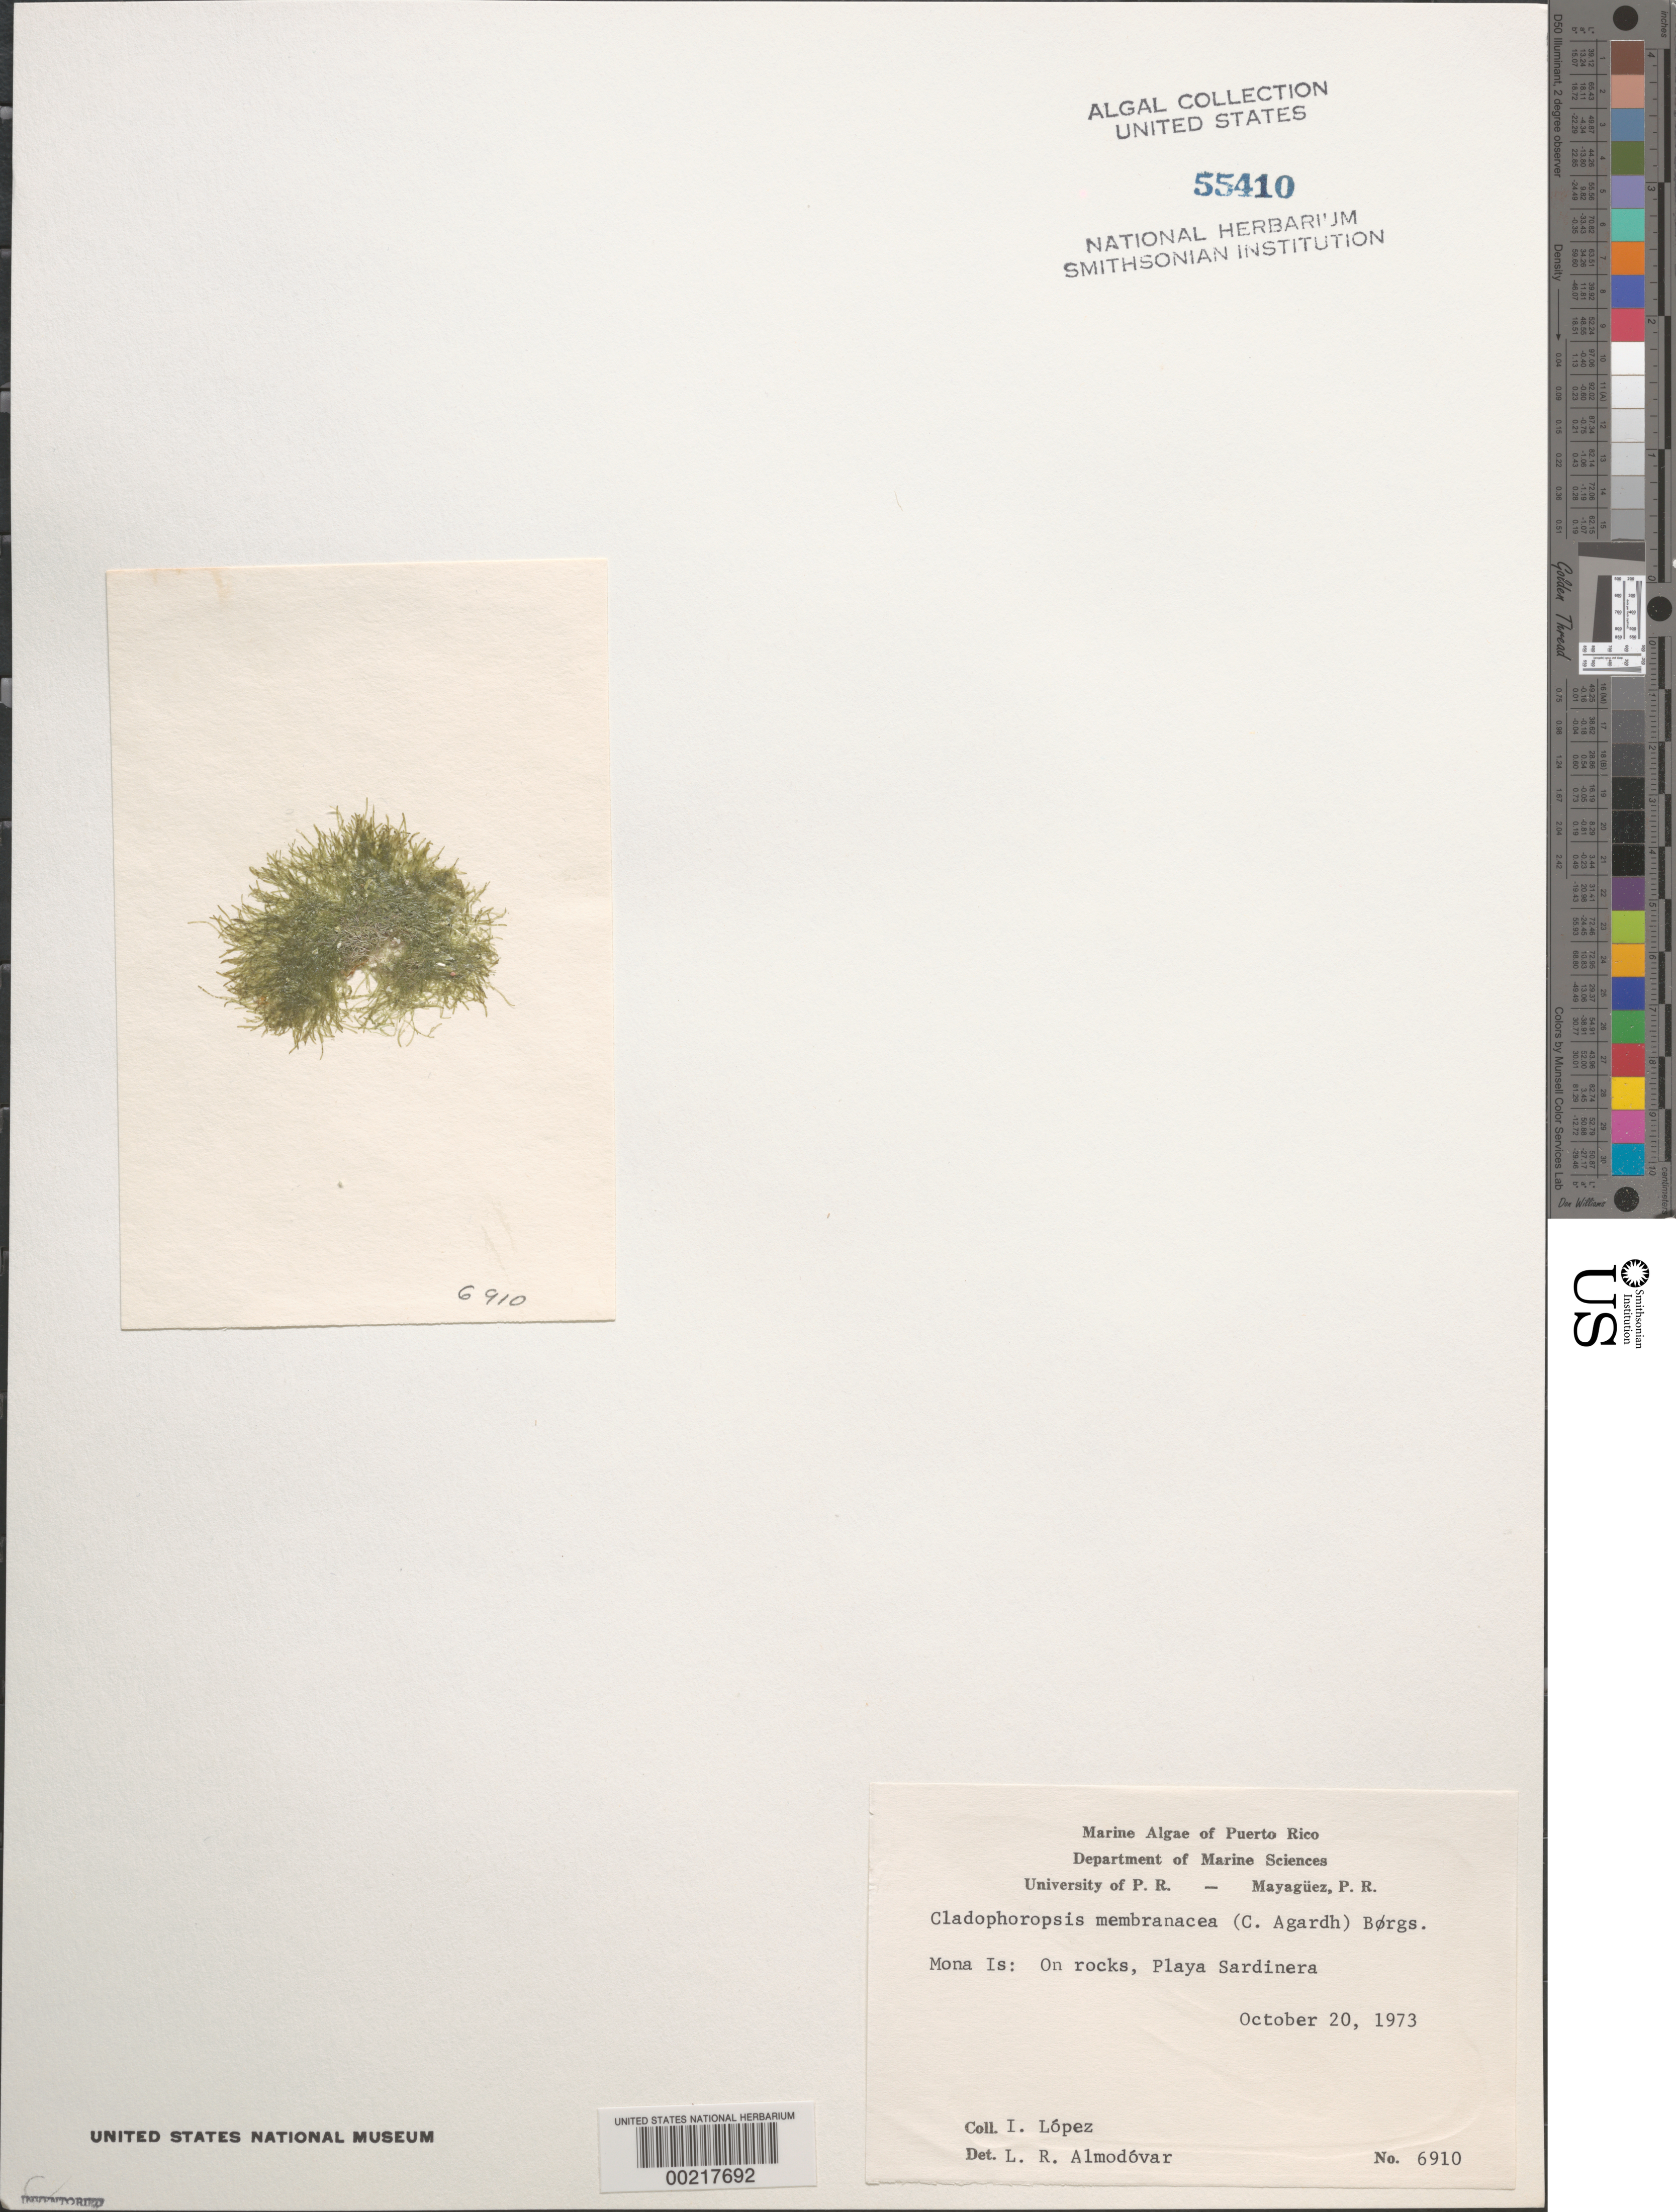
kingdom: Plantae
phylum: Chlorophyta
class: Ulvophyceae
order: Siphonocladales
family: Boodleaceae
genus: Cladophoropsis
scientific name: Cladophoropsis membranacea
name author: (Hofman-Bang) Børgesen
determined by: Almodovar, L. R.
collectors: I. Lopéz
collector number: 6910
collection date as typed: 20 Oct 1973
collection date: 1973-10-20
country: Puerto Rico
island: Isla de Mona (Isla Mona)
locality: Playa Sardinera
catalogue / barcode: US 55410